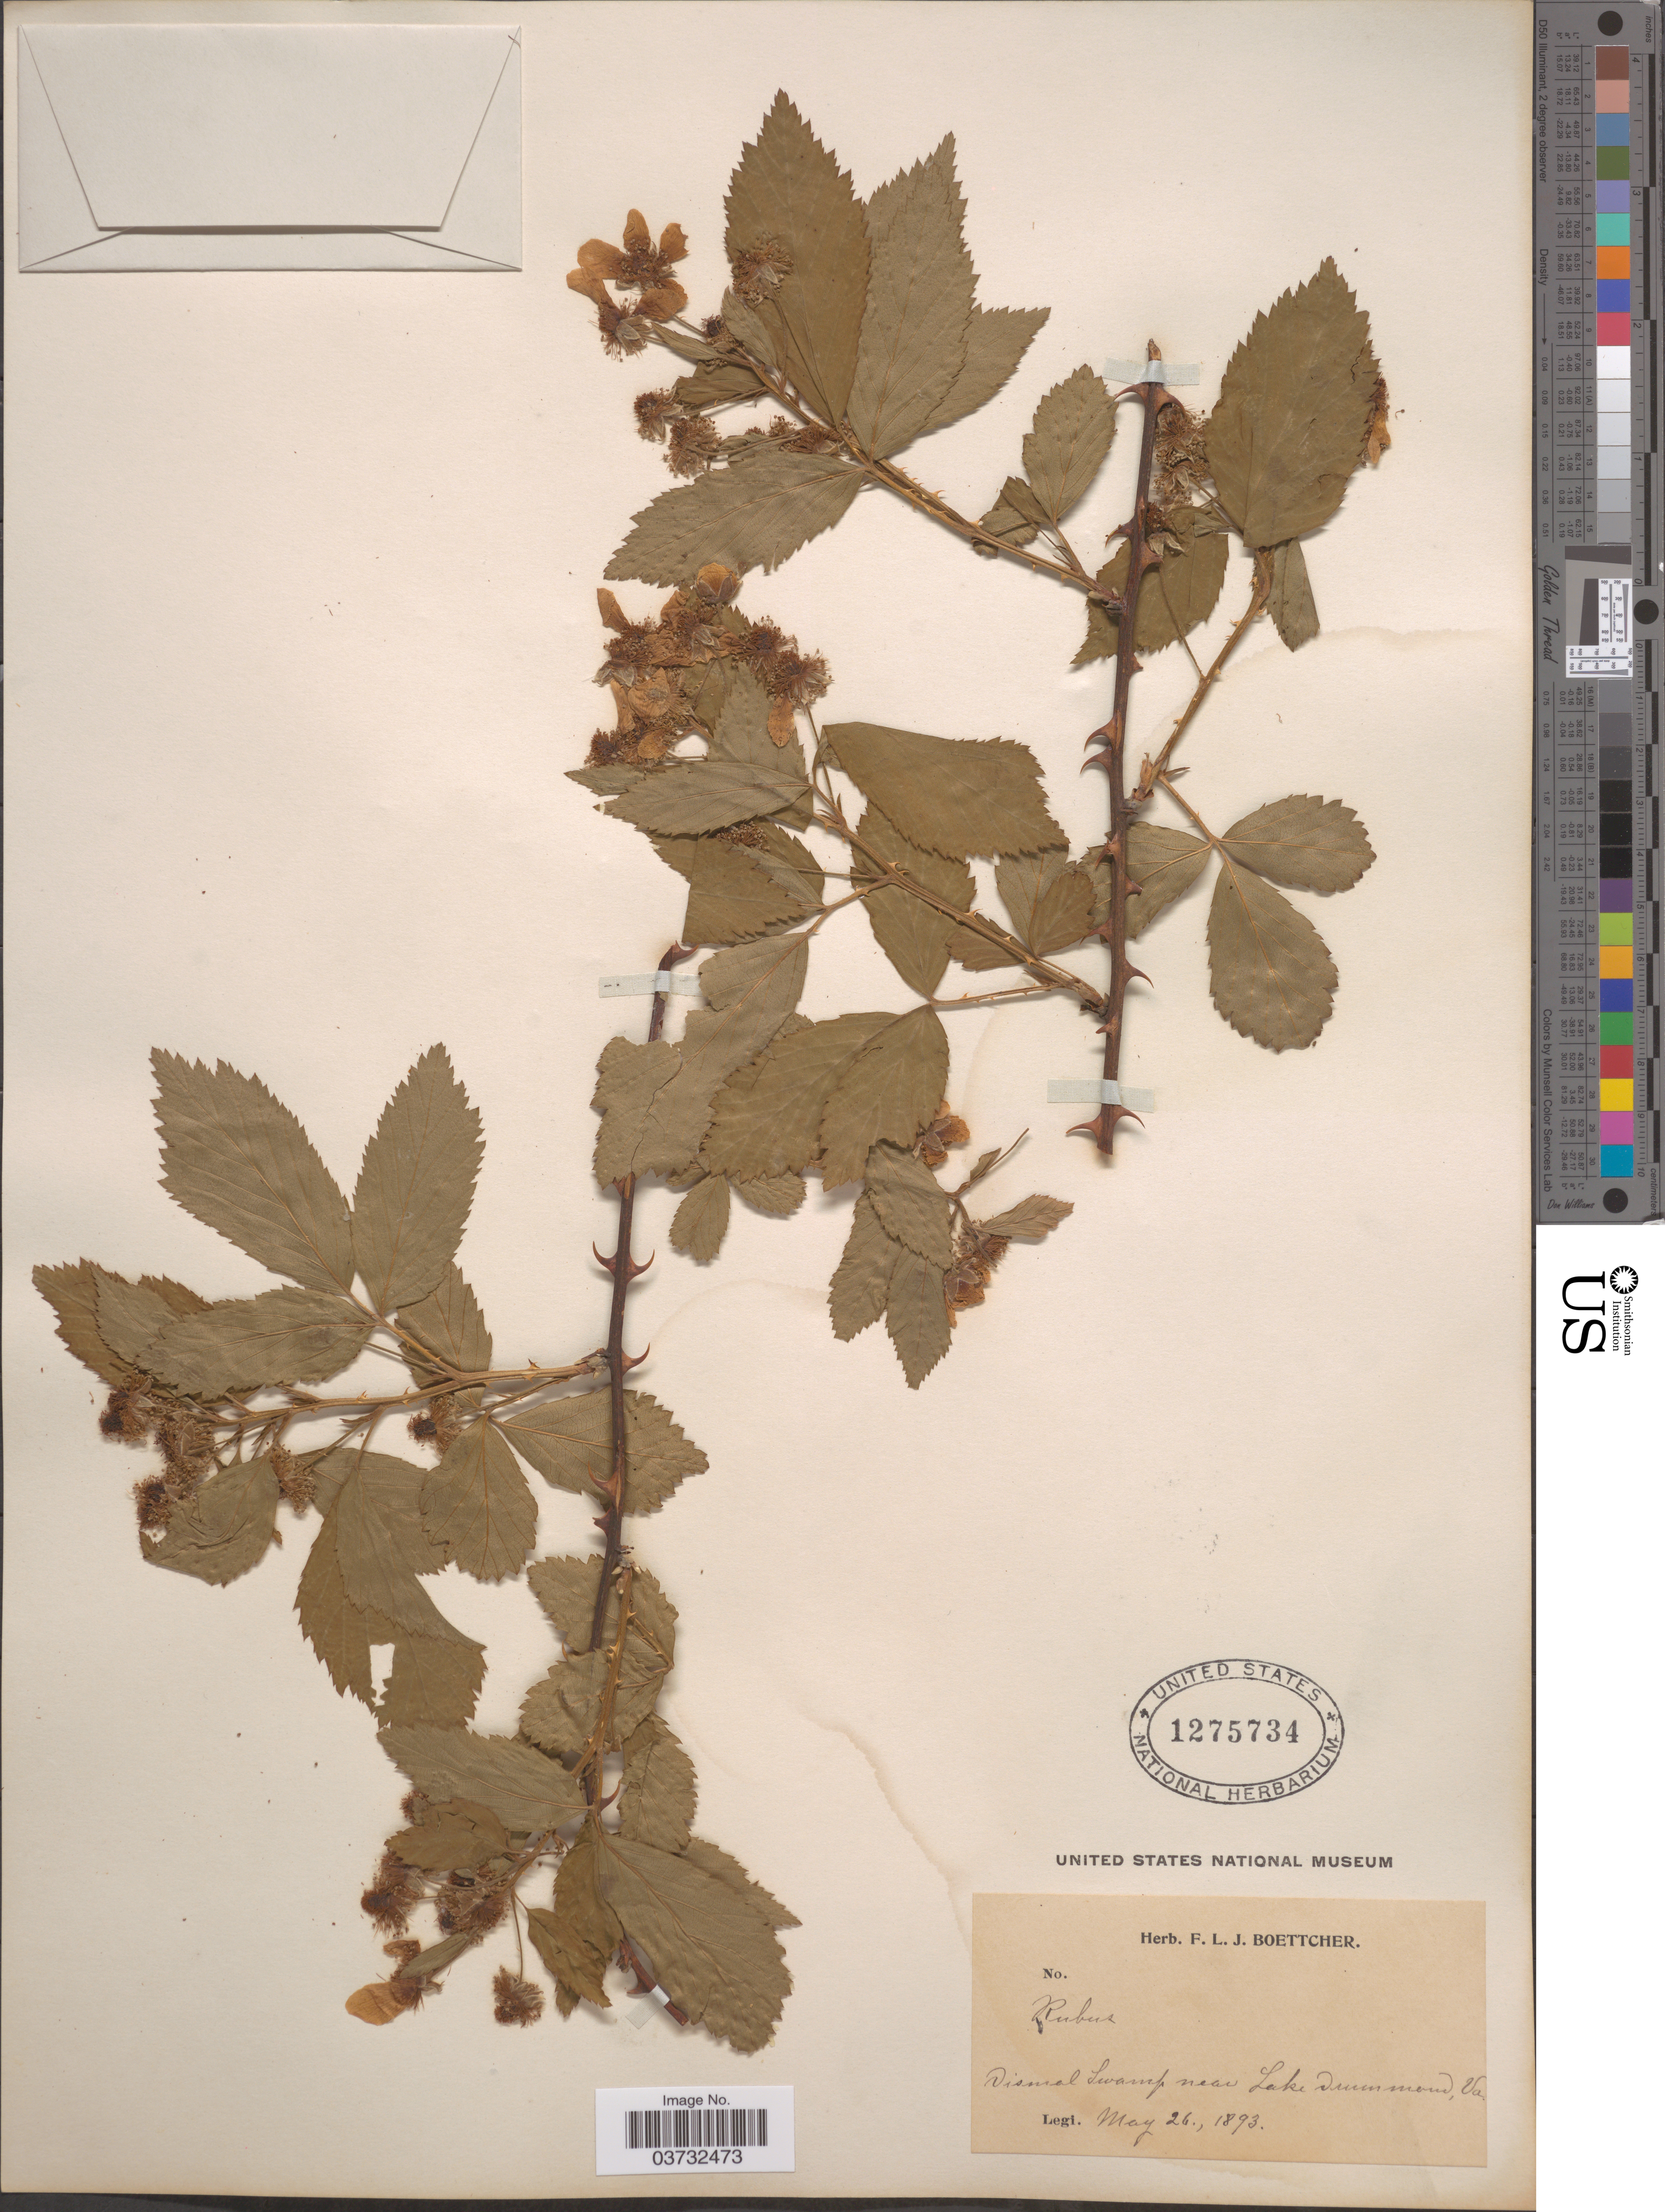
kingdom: Plantae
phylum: Tracheophyta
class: Magnoliopsida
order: Rosales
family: Rosaceae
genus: Rubus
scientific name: Rubus sp.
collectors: ex herb. F. L. J. Boettcher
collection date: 1893-05-26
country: United States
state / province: Virginia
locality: Dismal Swamp near Lake Drummond.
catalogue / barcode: US 1275734